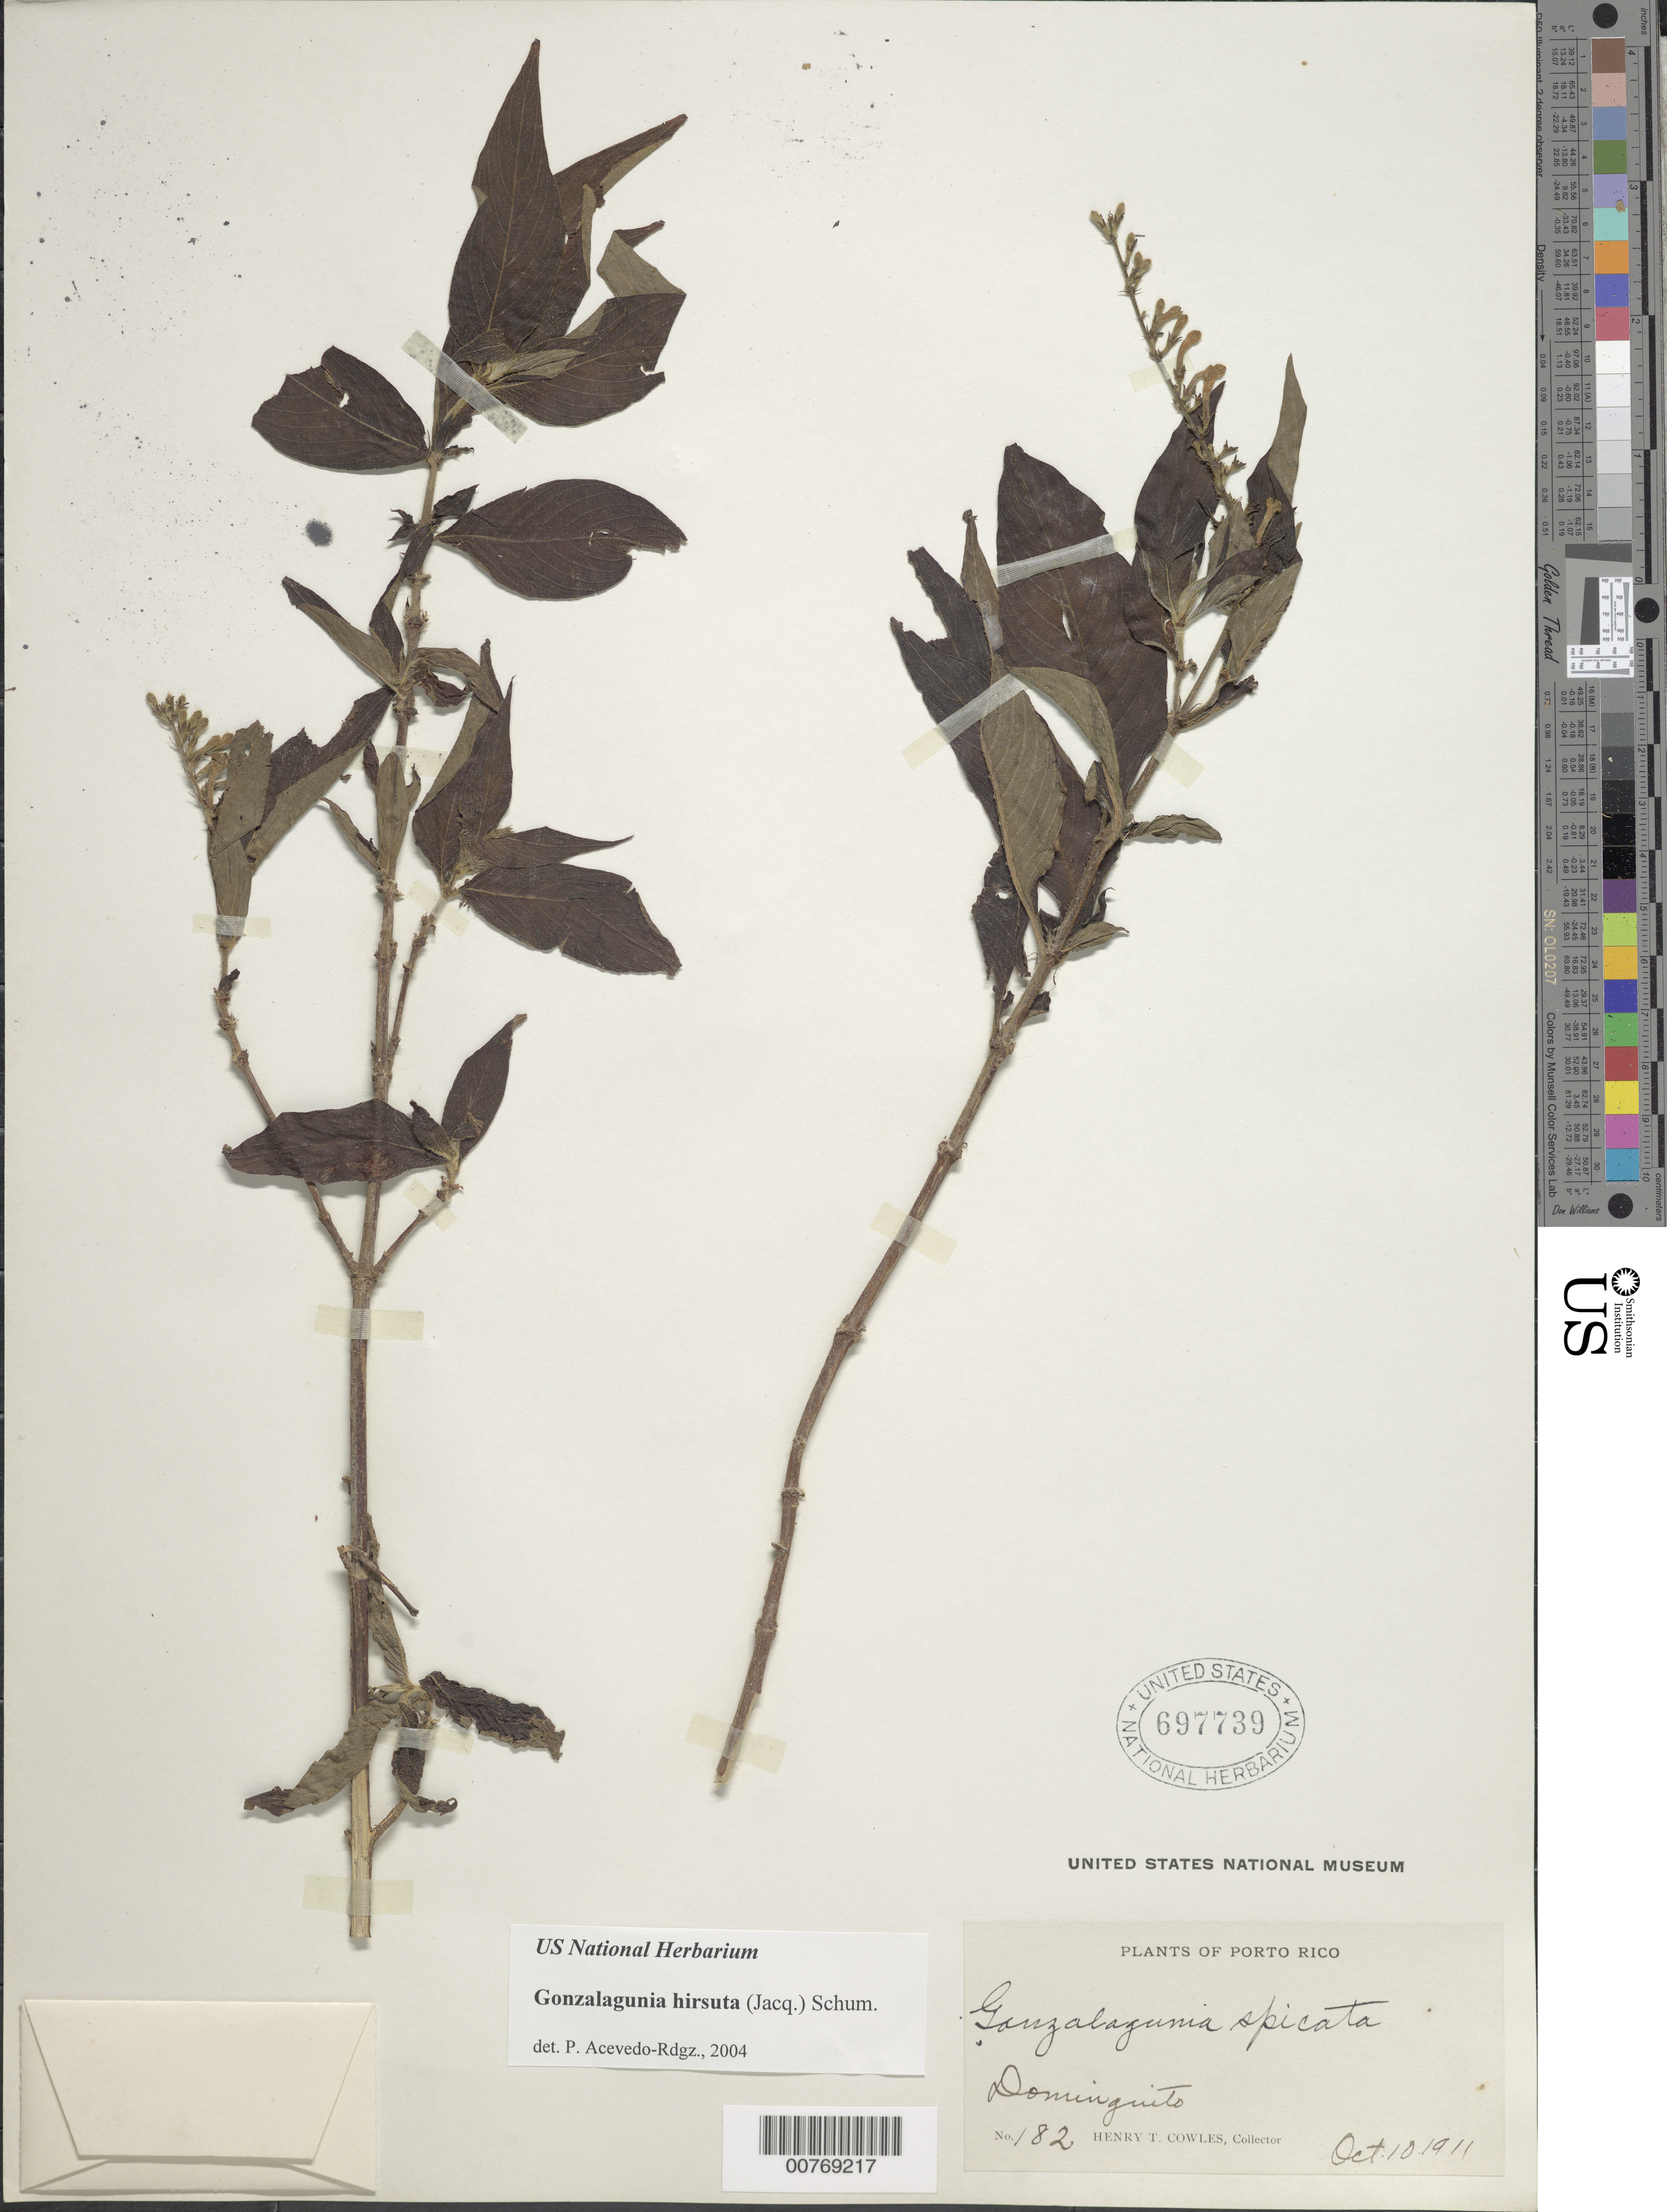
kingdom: Plantae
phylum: Tracheophyta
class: Magnoliopsida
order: Gentianales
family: Rubiaceae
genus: Gonzalagunia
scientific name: Gonzalagunia hirsuta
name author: (Jacq.) K. Schum.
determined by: Acevedo-Rodríguez, P., (BOT), Smithsonian Institution - National Museum of Natural History (UNITED STATES)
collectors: H. Cowles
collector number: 182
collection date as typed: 10 Oct 1911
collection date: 1911-10-10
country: Puerto Rico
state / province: Arecibo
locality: Dominguito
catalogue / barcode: US 697739